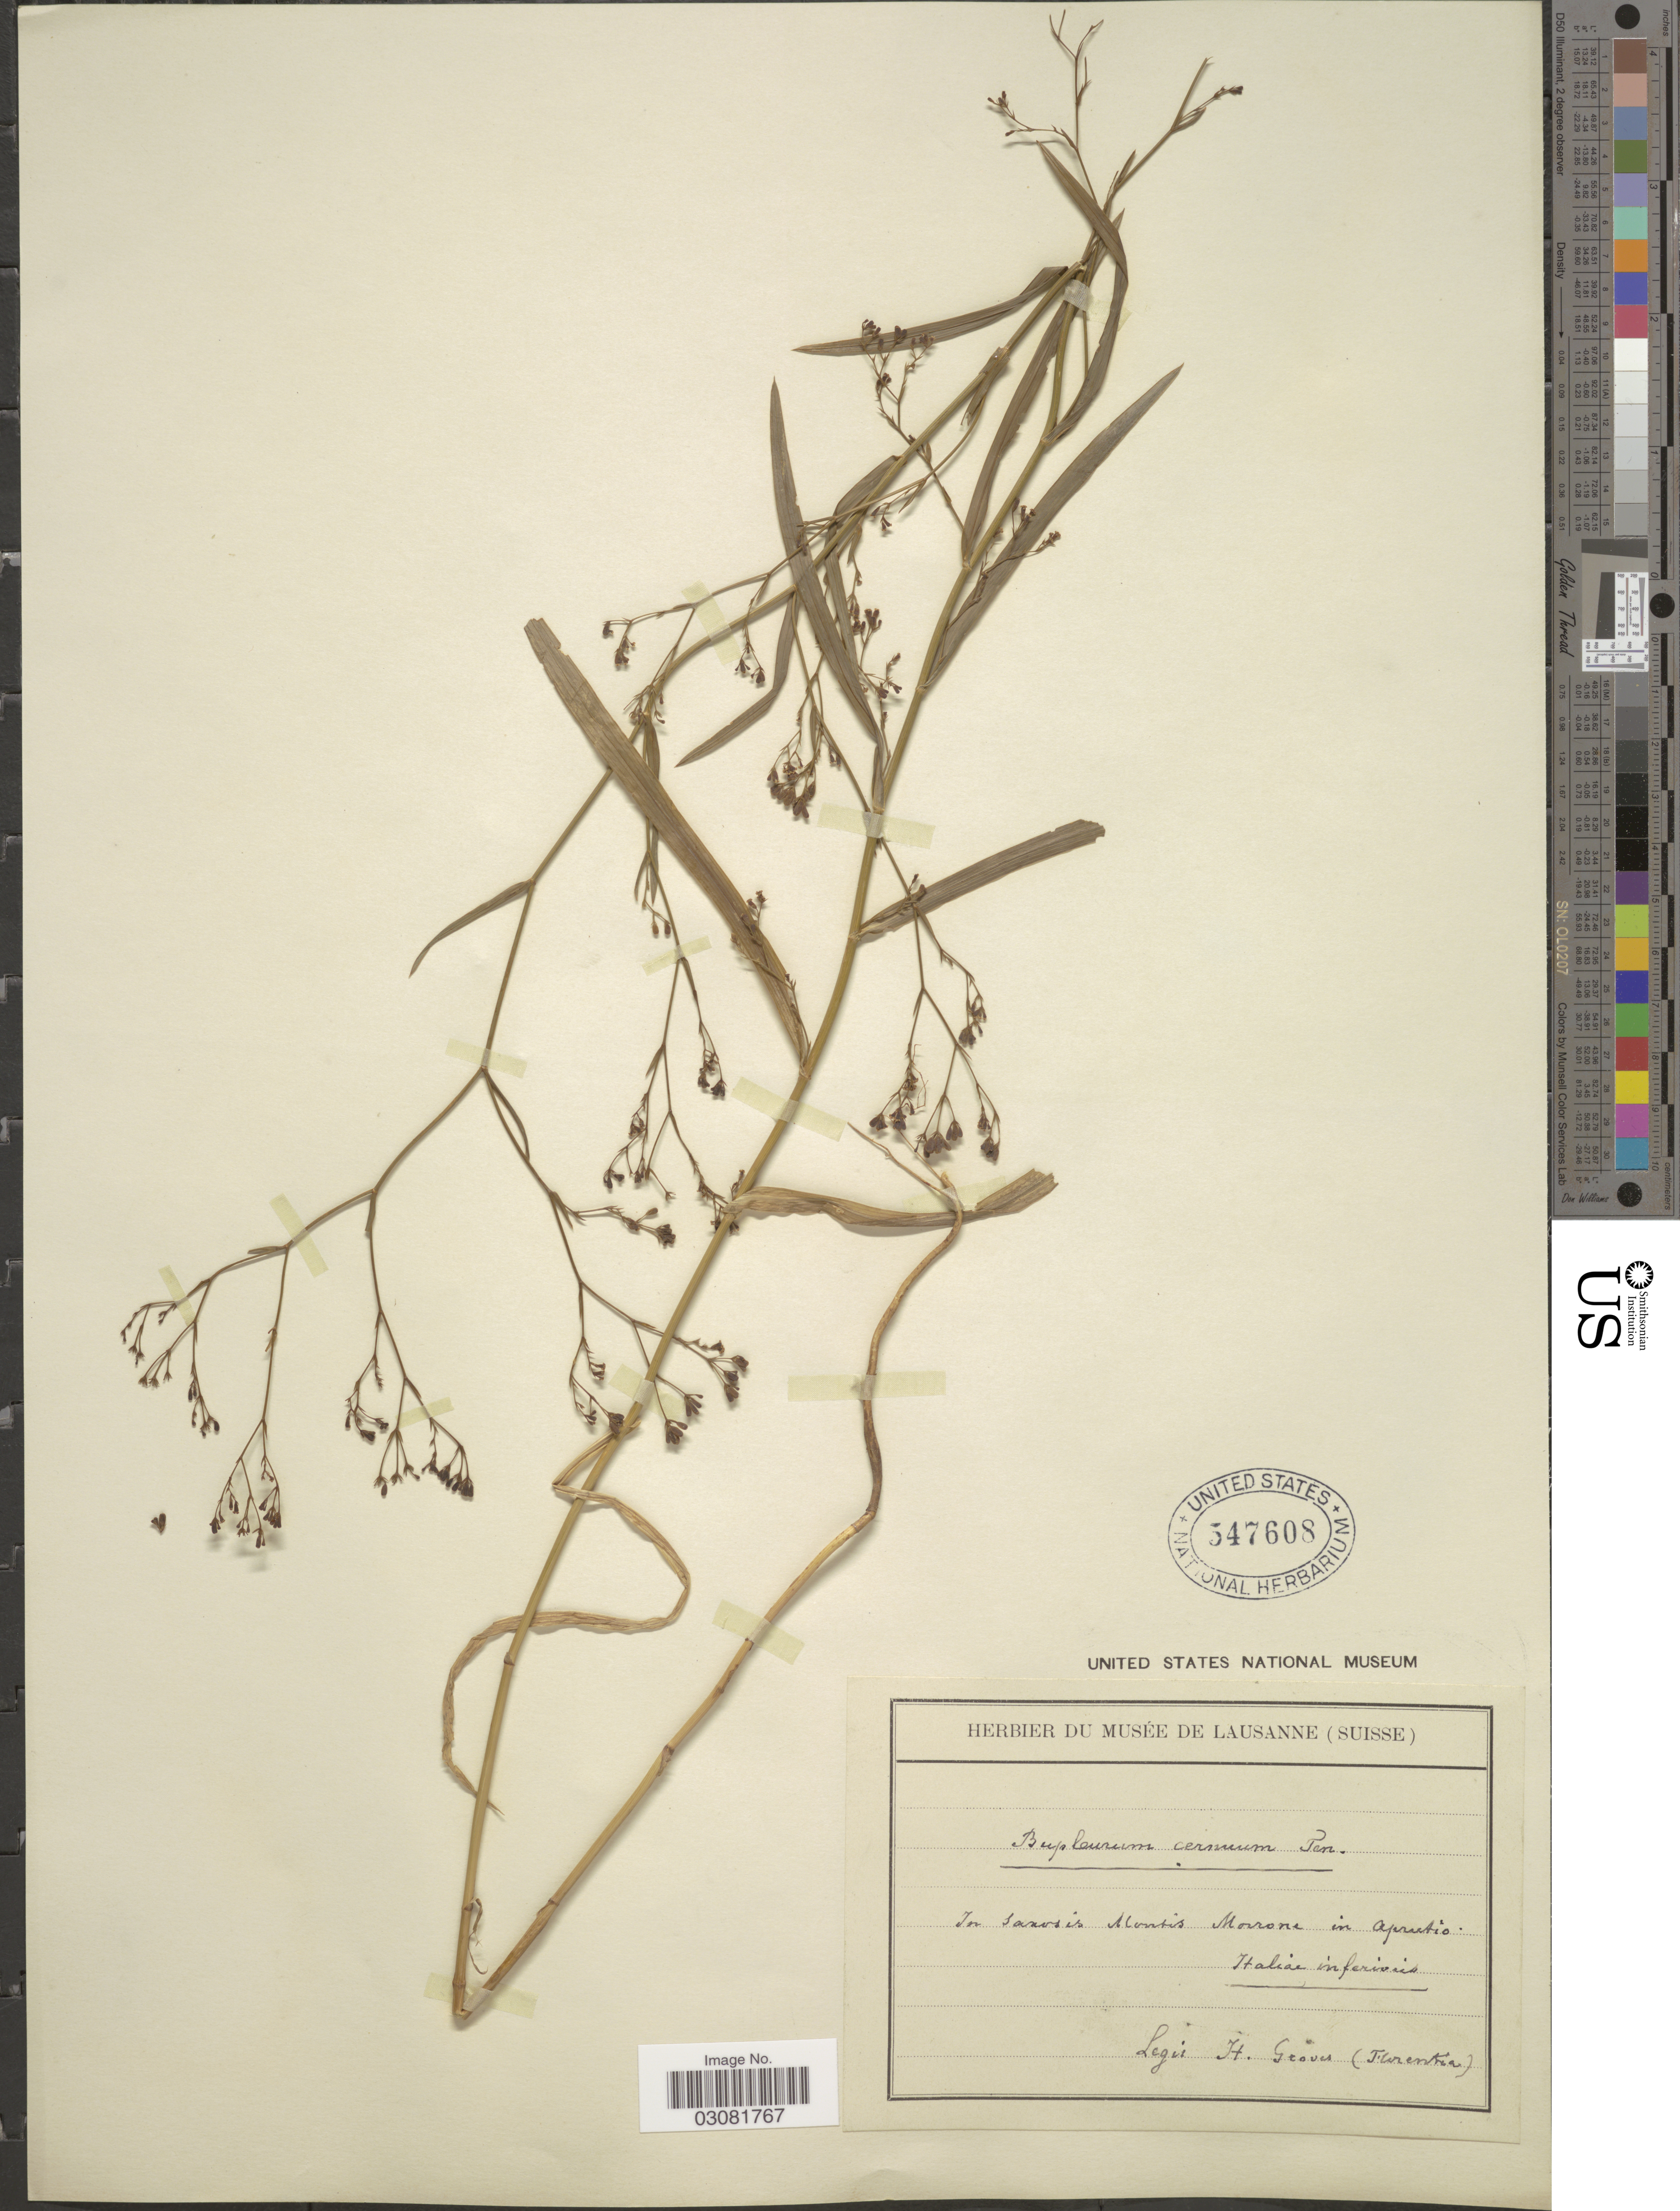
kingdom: Plantae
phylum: Tracheophyta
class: Magnoliopsida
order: Apiales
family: Apiaceae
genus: Bupleurum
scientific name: Bupleurum cernuum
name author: Ten.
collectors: H. Groves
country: Italy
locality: In saxosis Montis Morrone in Aprutio. Italiae inferioris.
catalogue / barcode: US 547608